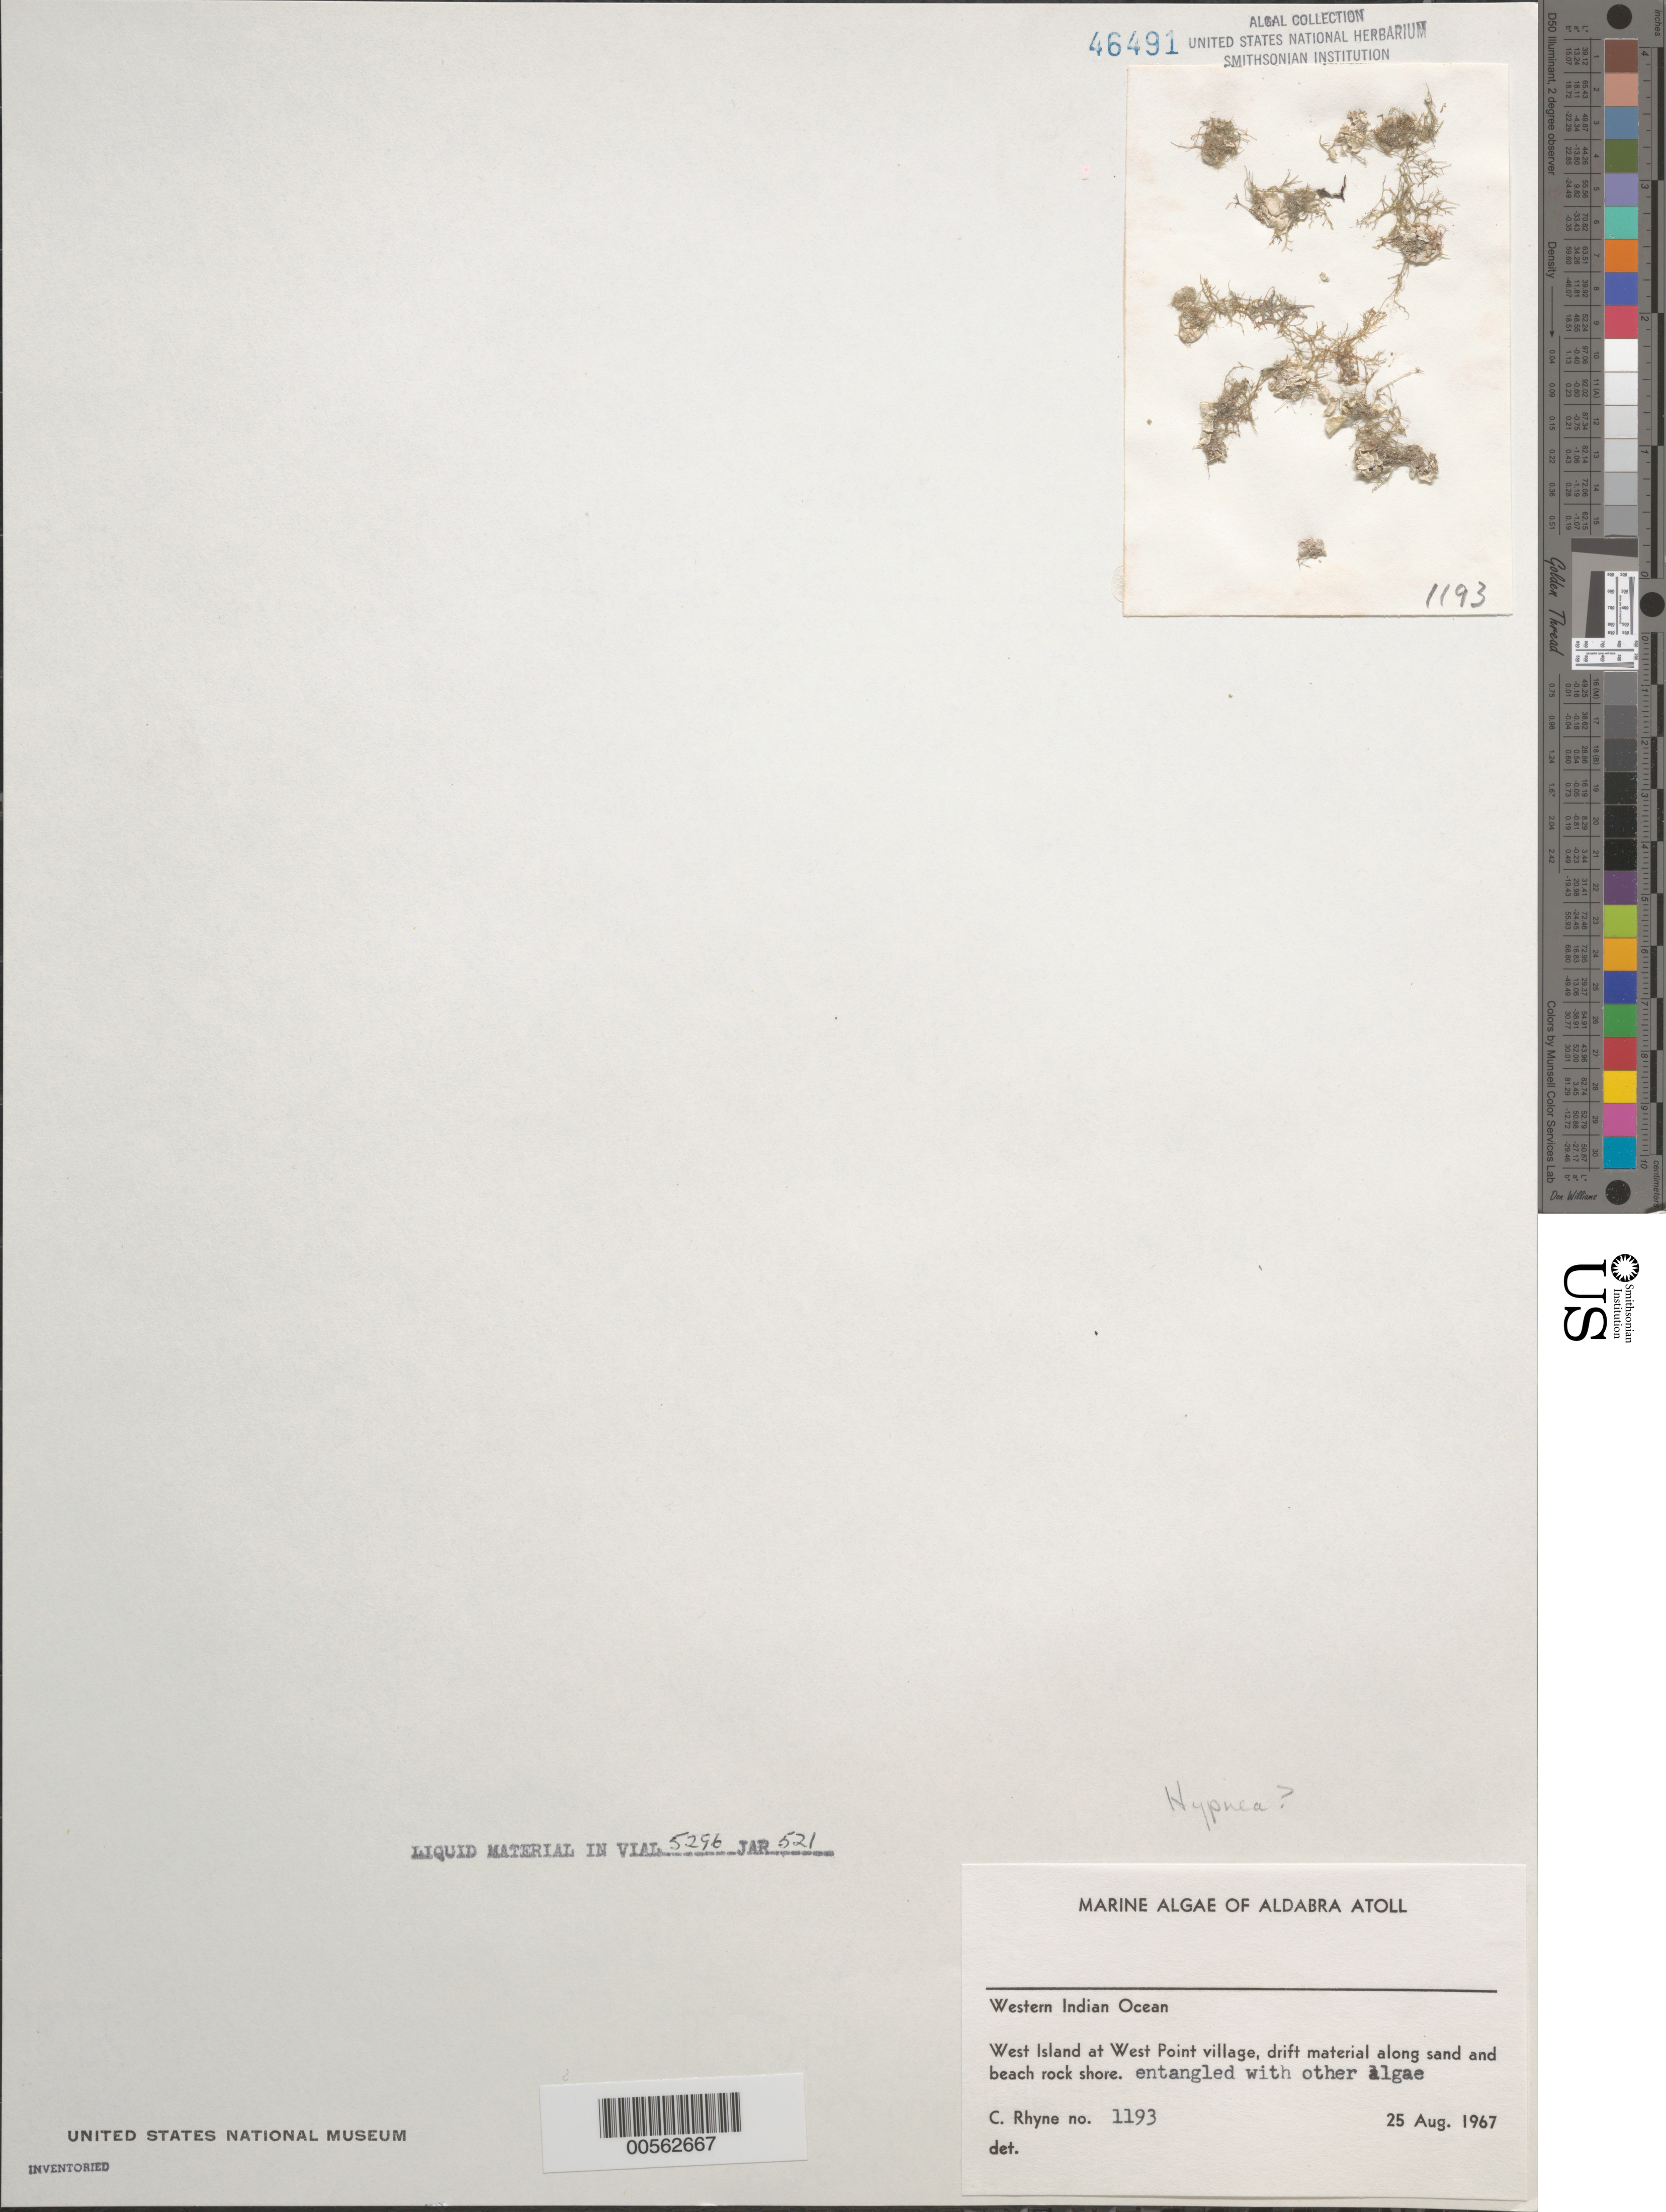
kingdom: Plantae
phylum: Rhodophyta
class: Florideophyceae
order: Gigartinales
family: Cystocloniaceae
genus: Hypnea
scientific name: Hypnea sp.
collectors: C. Rhyne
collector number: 1193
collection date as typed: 25 Aug 1967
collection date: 1967-08-25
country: Seychelles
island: Aldabra Atoll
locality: West Islet, West Point Village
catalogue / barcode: US 46491